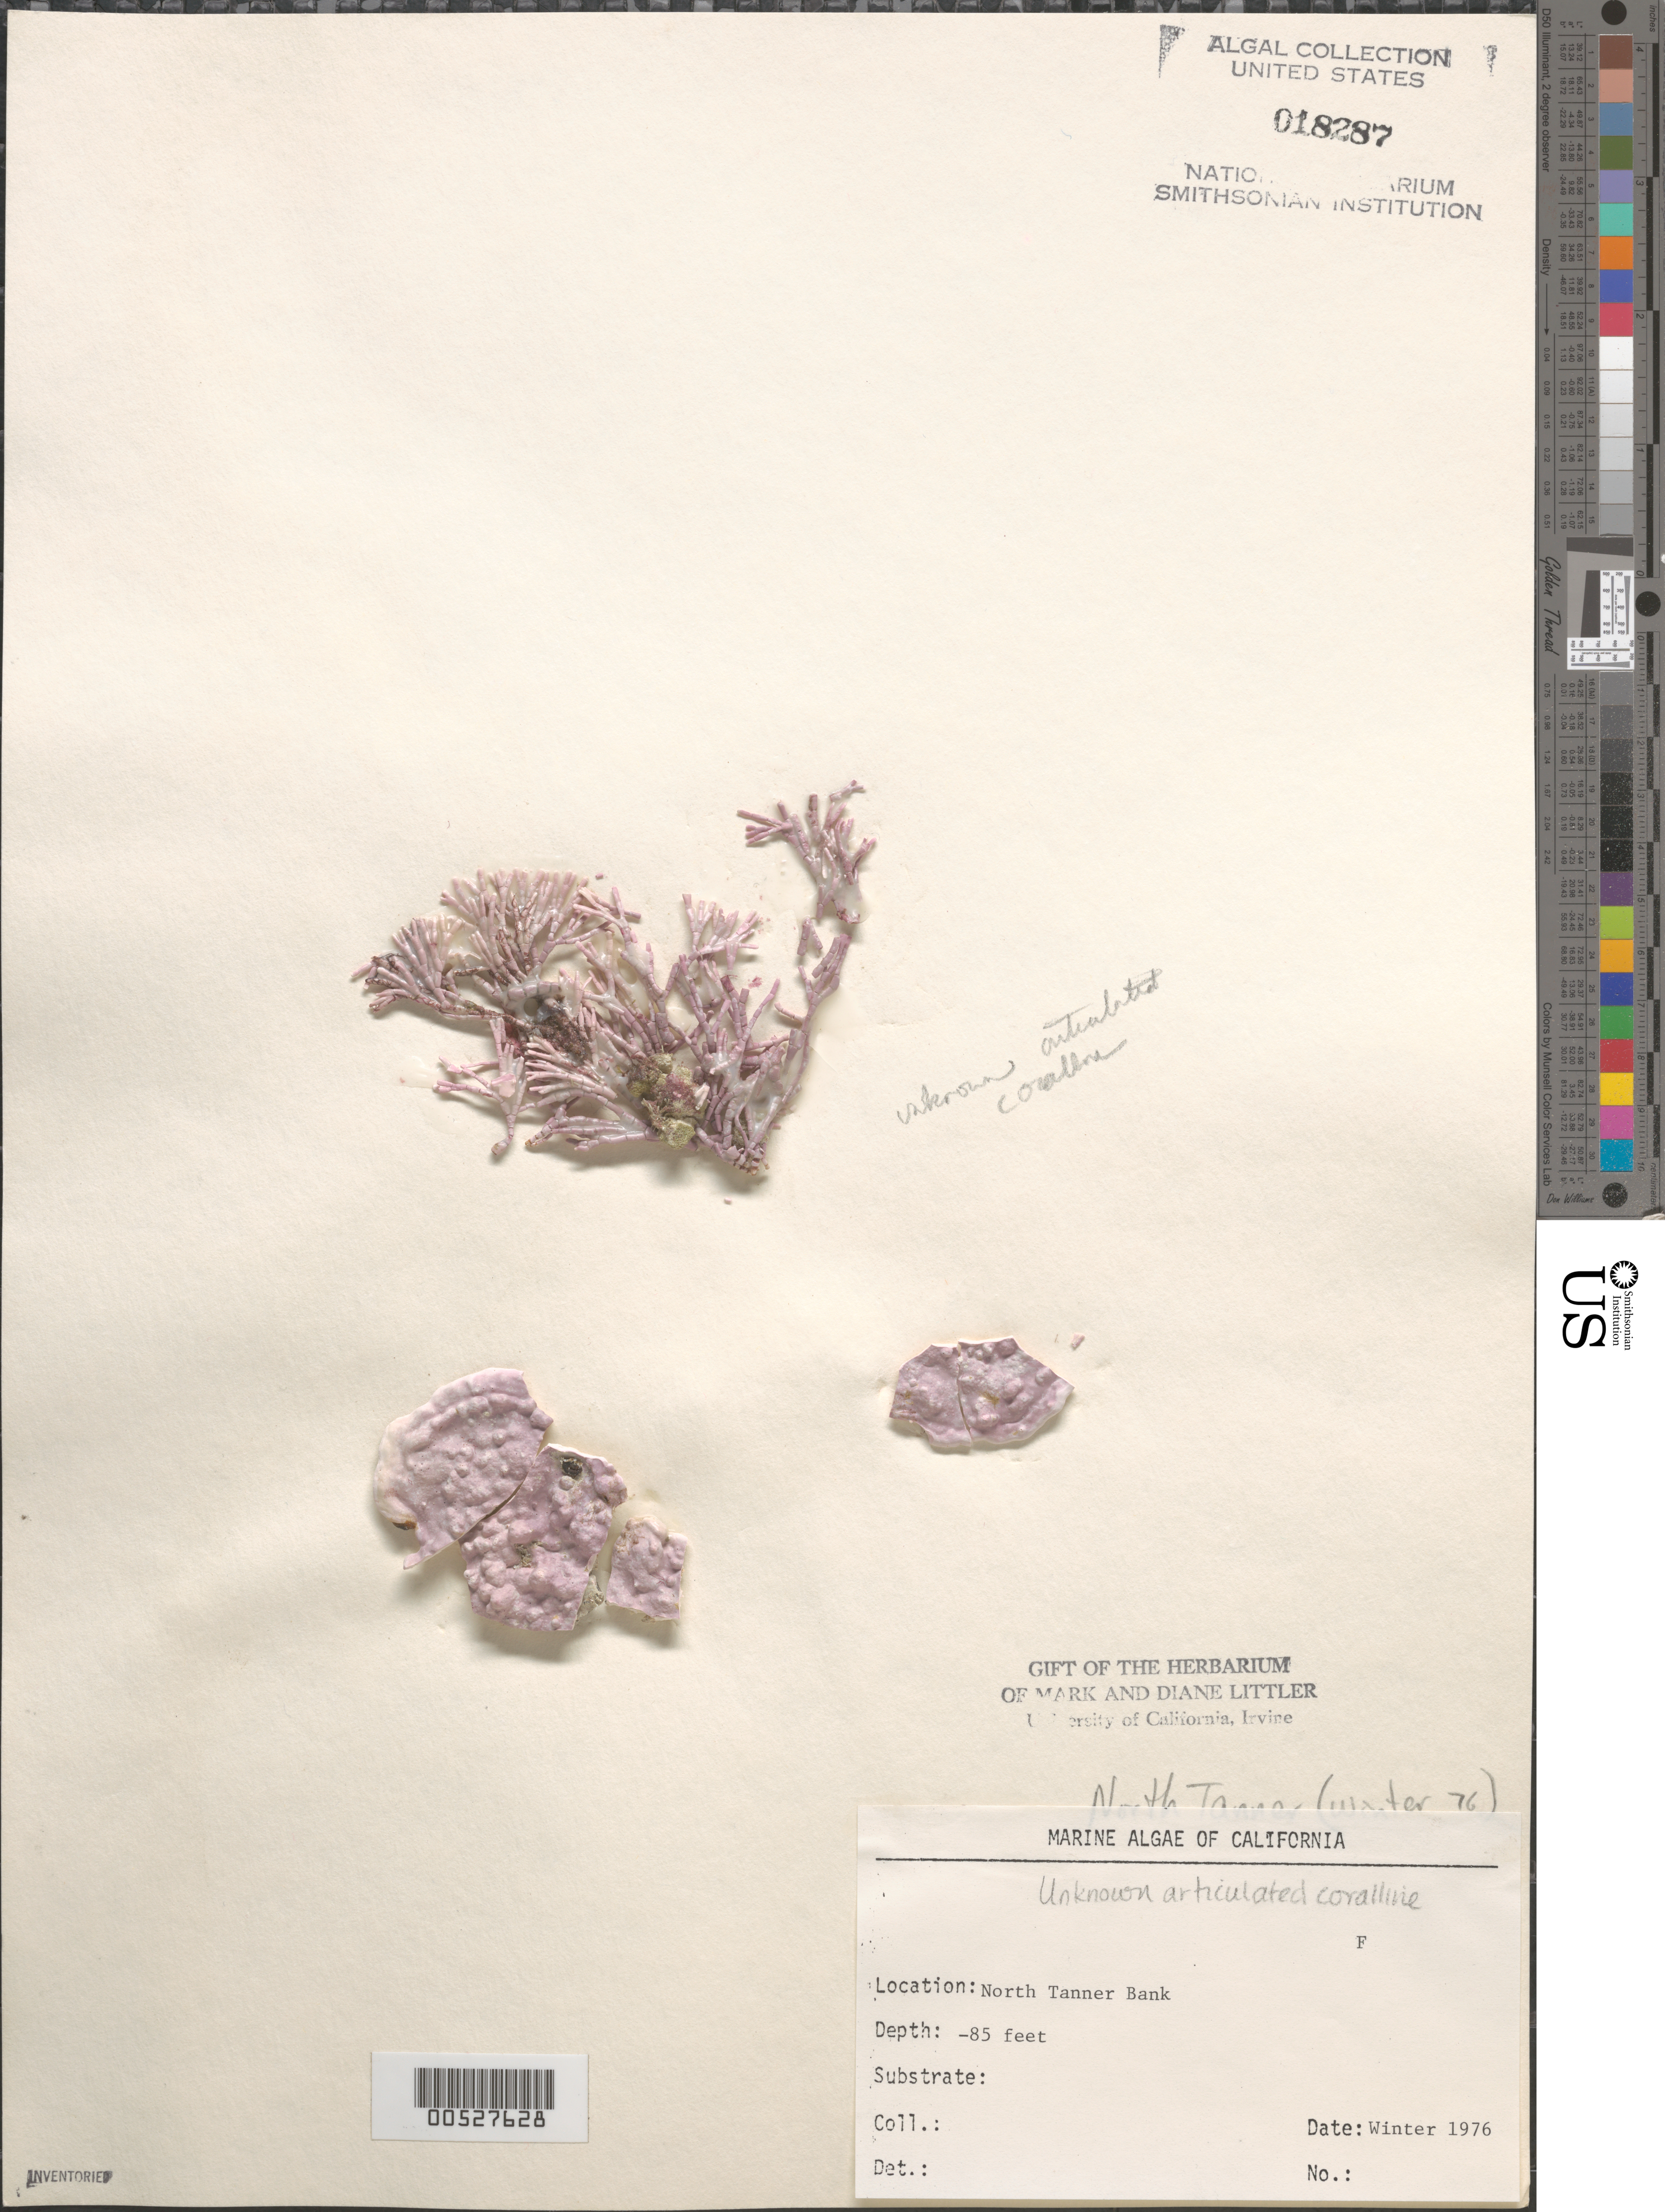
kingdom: Plantae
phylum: Rhodophyta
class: Florideophyceae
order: Corallinales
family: Corallinaceae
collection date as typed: Win 1976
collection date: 1976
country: United States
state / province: California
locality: North Tanner Bank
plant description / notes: BLM-SOCALBIGHT Rocky Intertidal Survey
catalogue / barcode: US 18287